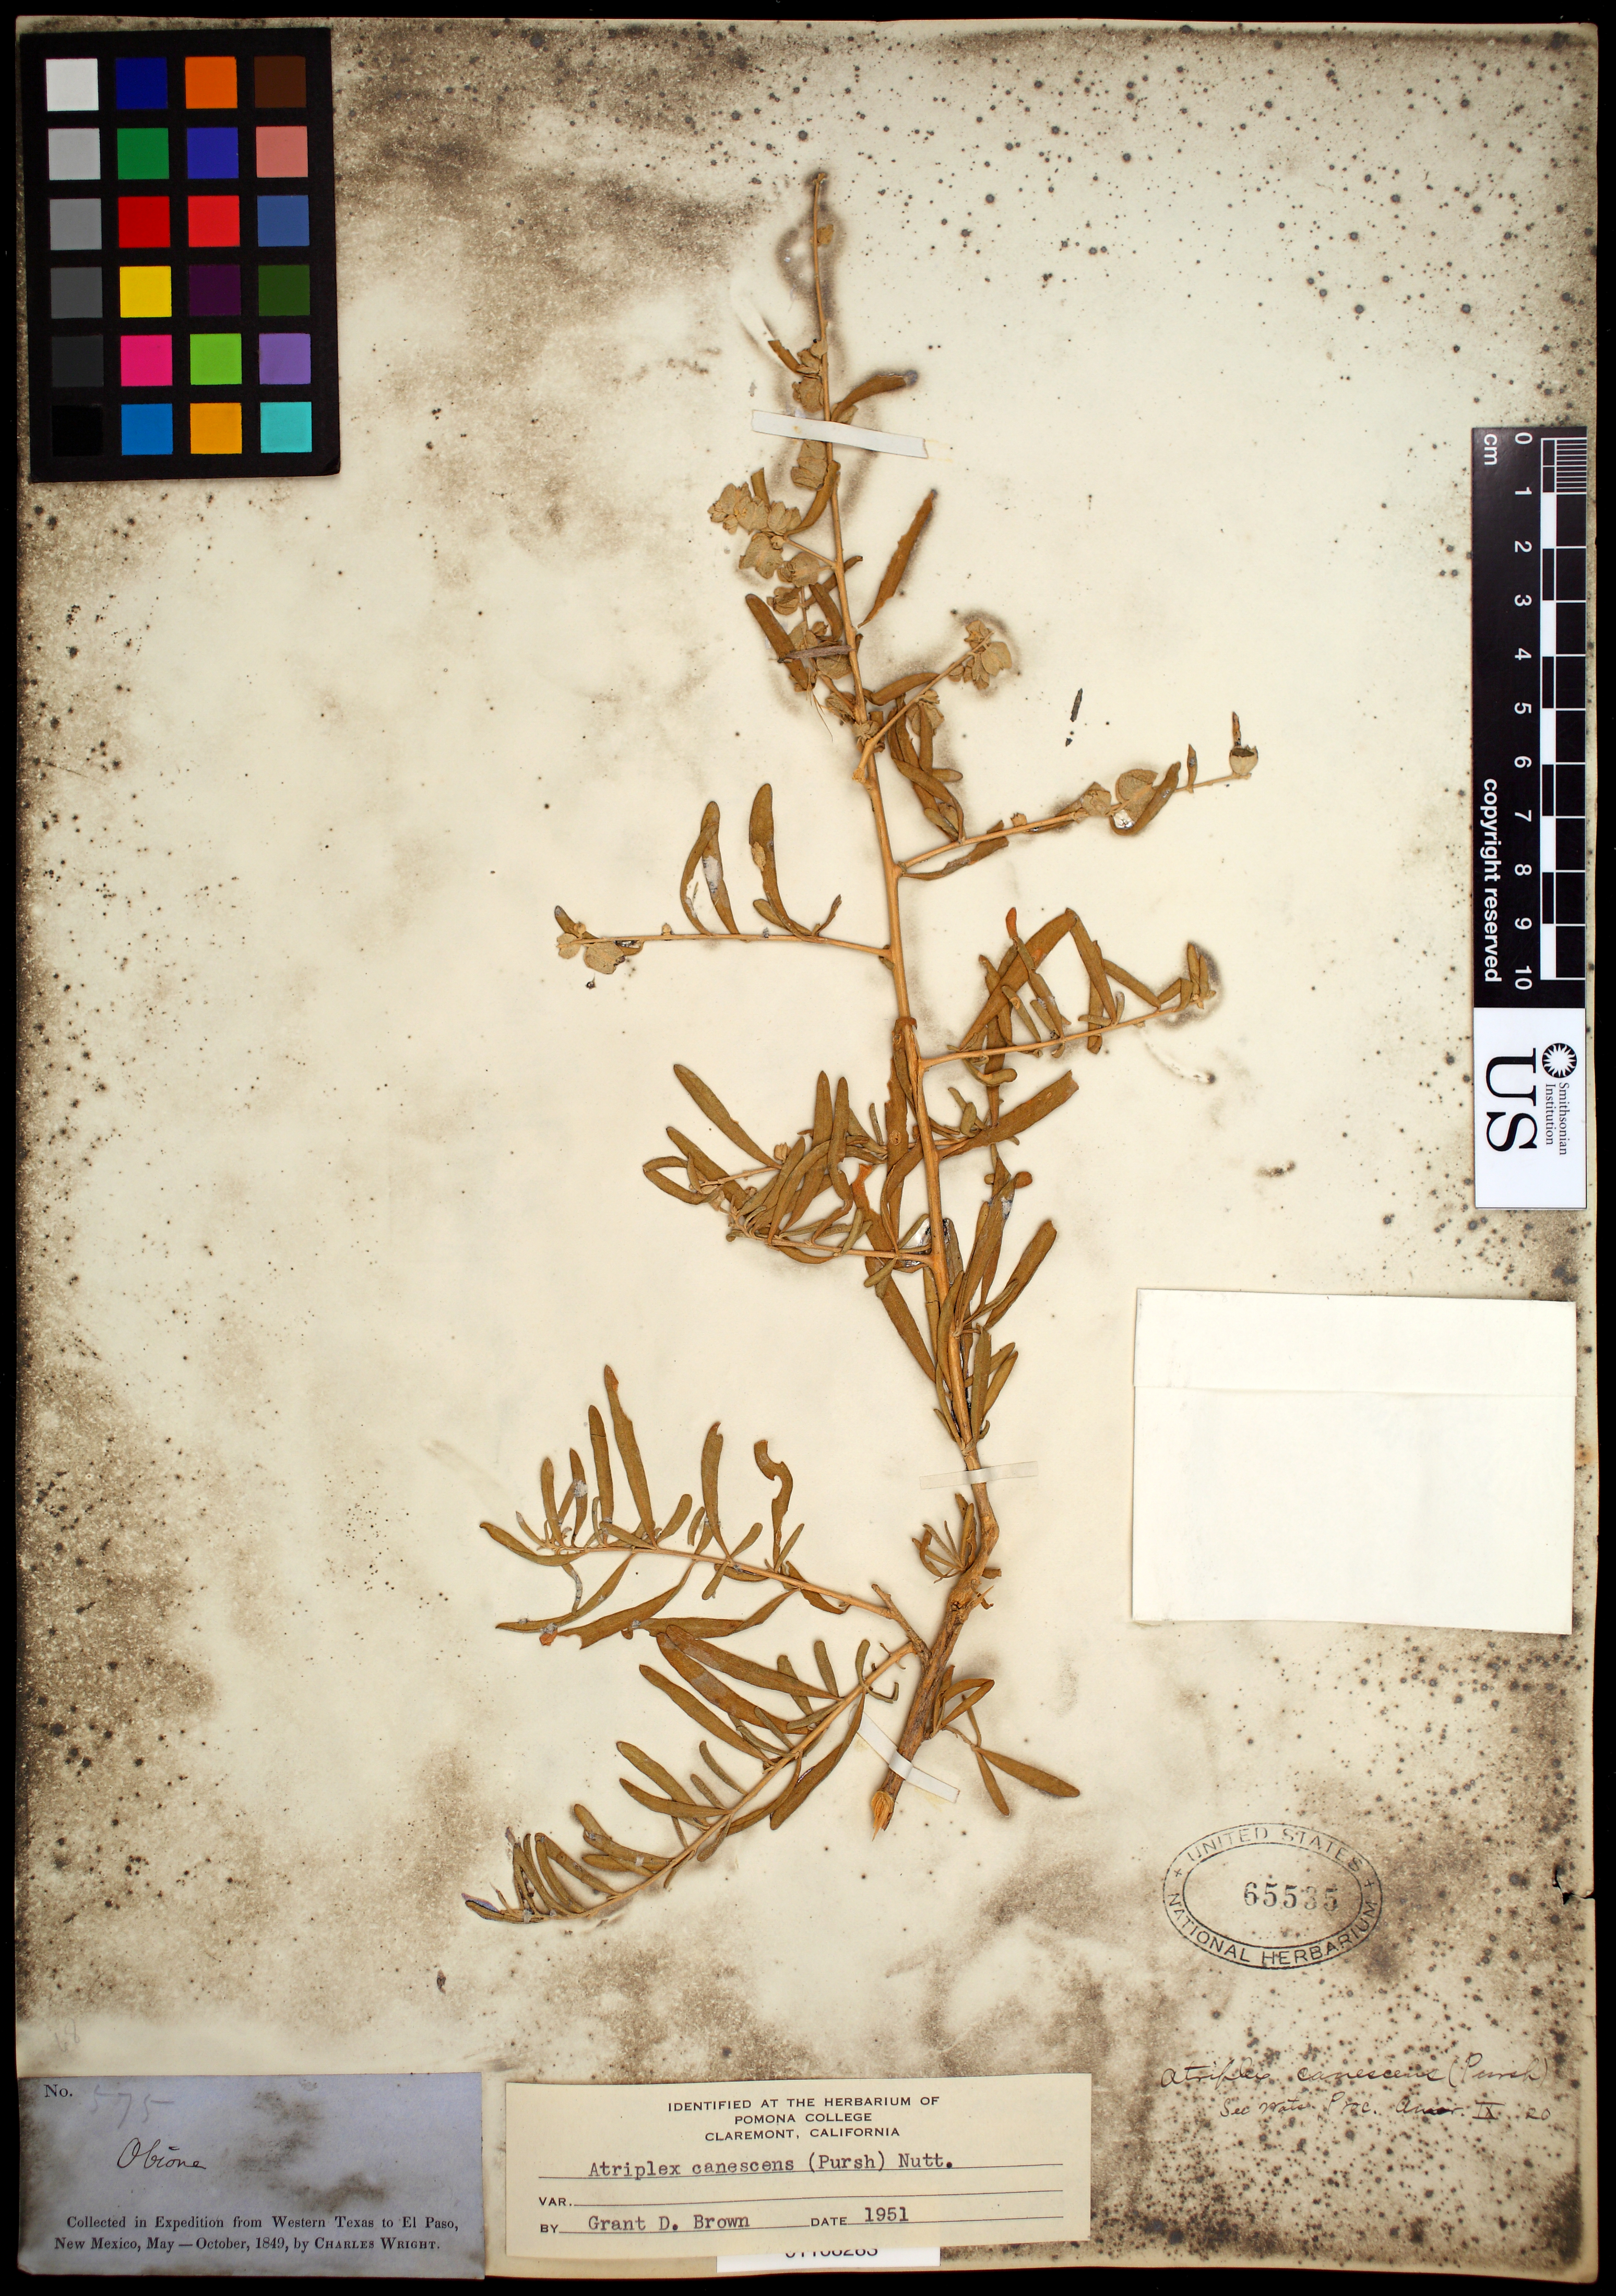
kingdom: Plantae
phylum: Tracheophyta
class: Magnoliopsida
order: Caryophyllales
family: Amaranthaceae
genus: Atriplex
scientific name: Atriplex canescens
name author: (Pursh) Nutt.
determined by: Brown, G. D.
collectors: C. Wright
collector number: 575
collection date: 1849-05/1849-10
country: United States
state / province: New Mexico / Texas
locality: Western Texas to El Paso.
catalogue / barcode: US 65535